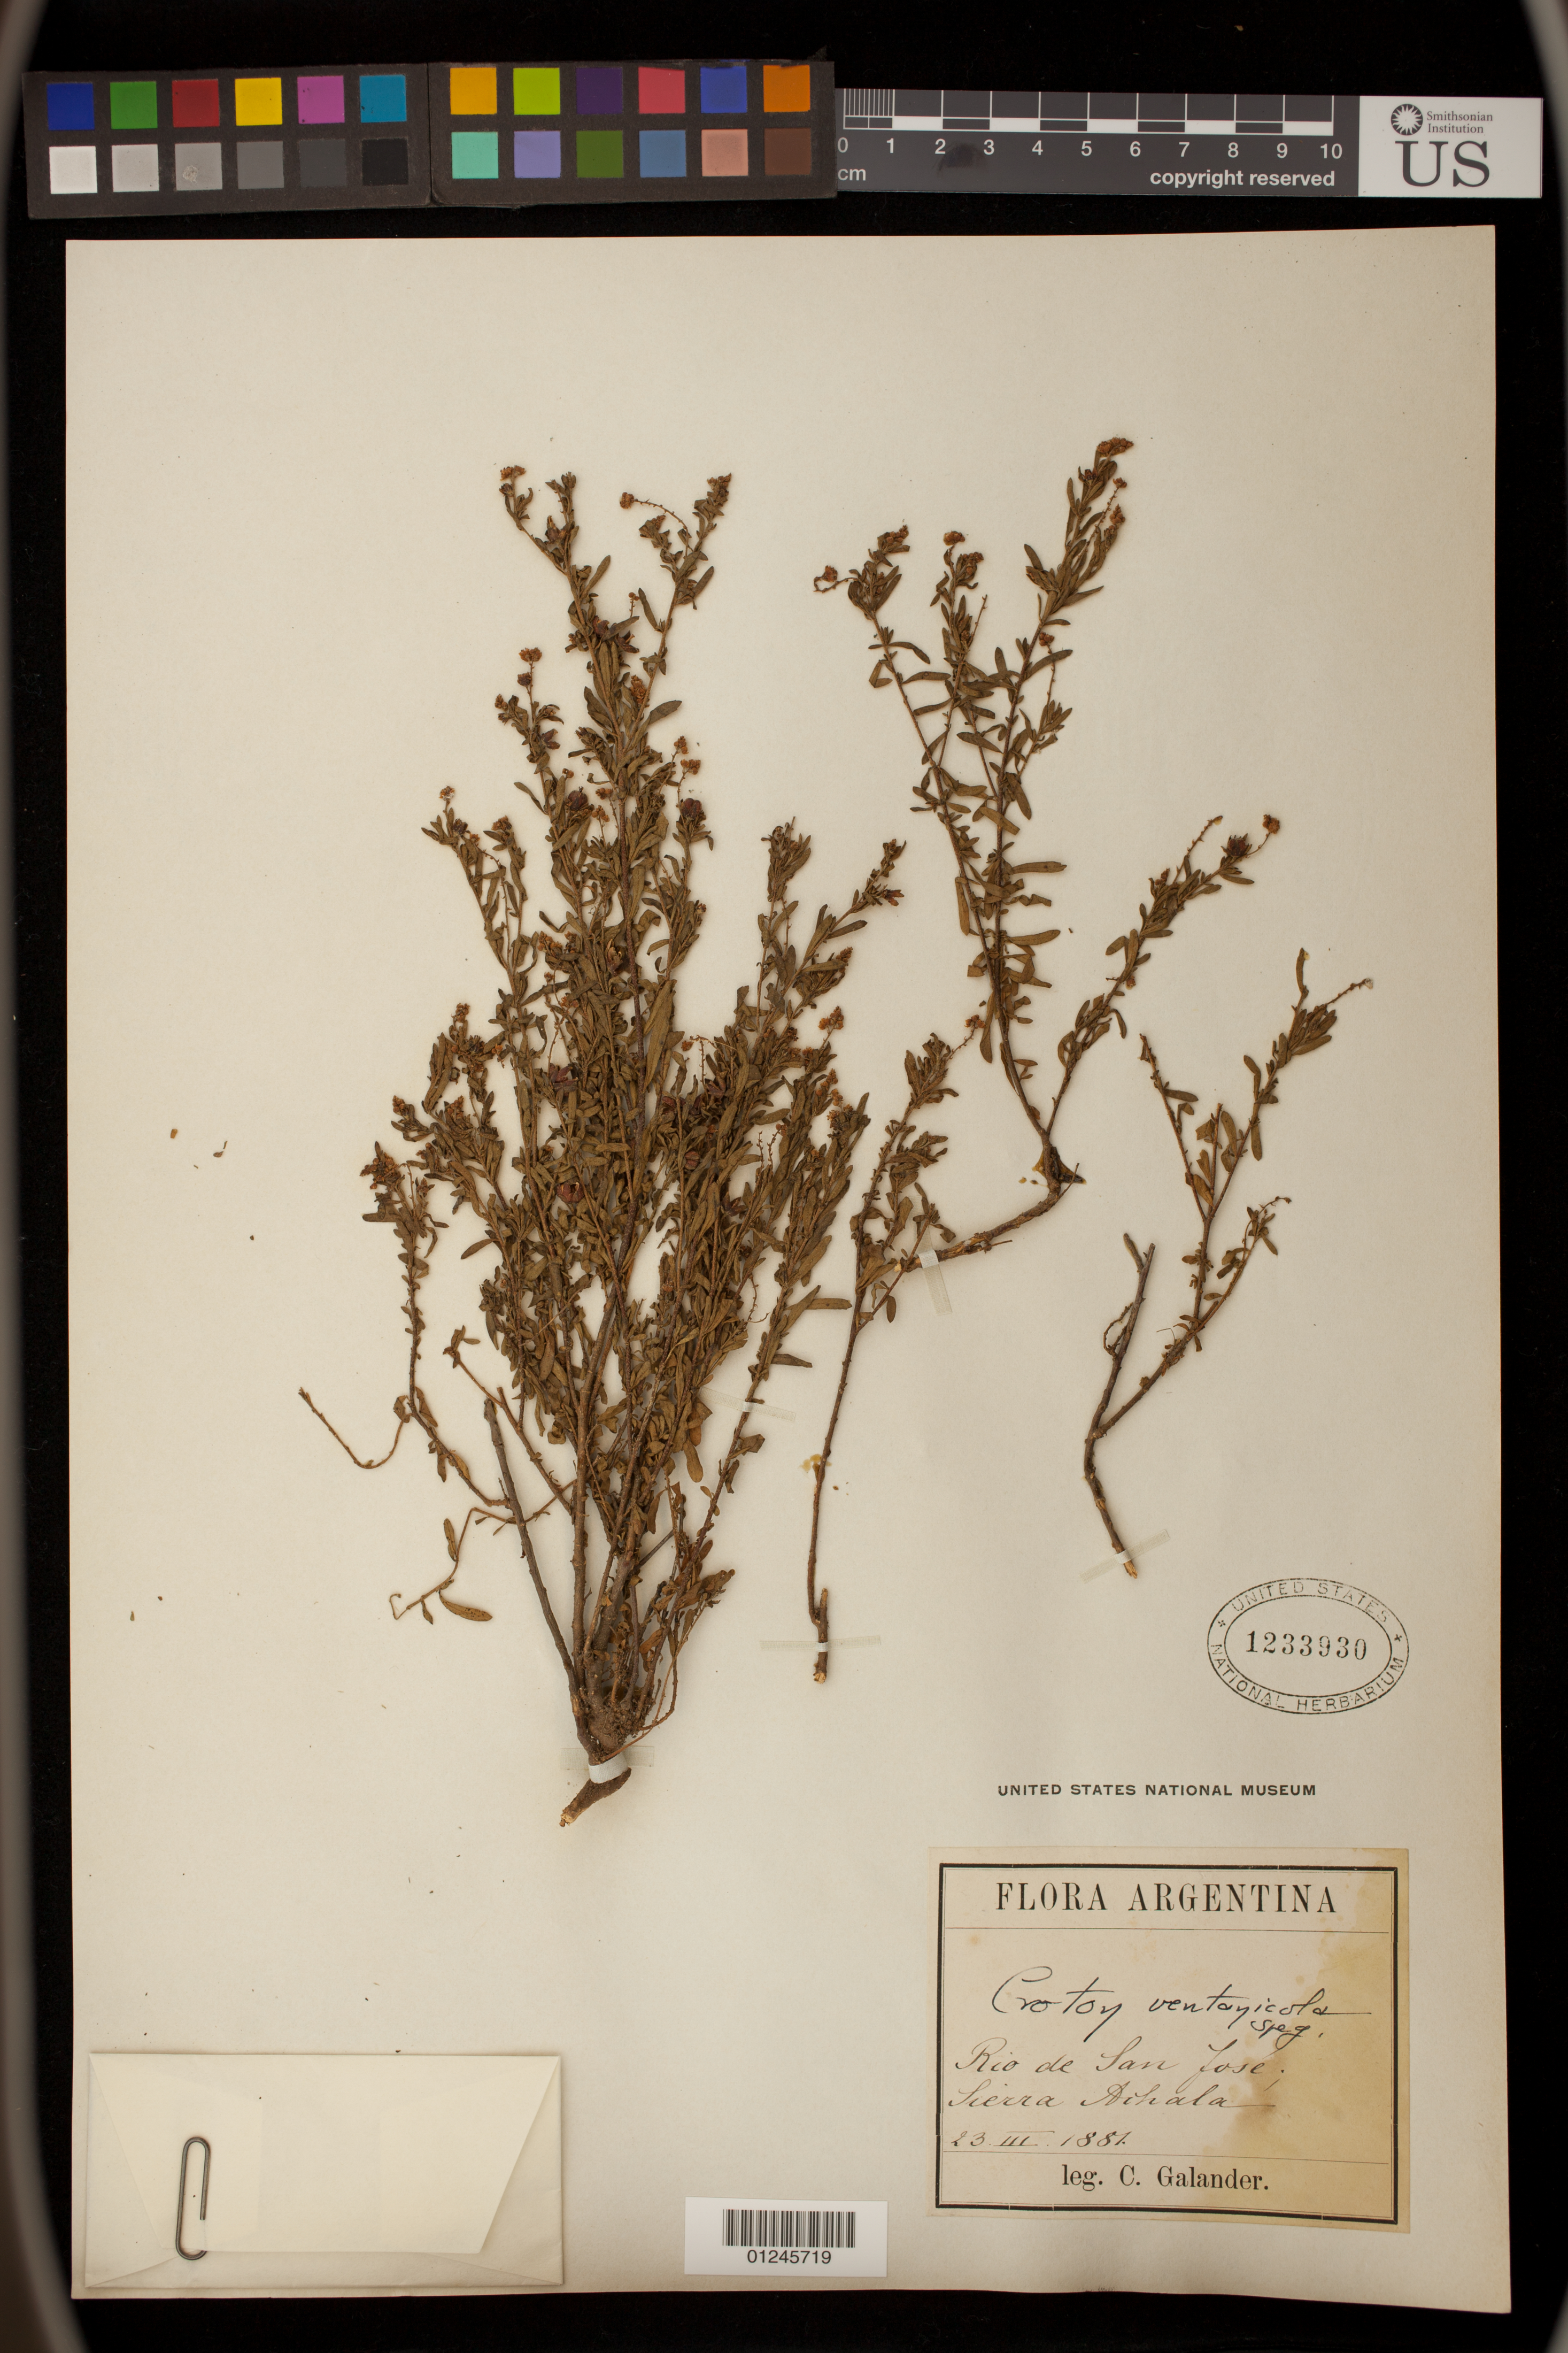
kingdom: Plantae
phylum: Tracheophyta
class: Magnoliopsida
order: Malpighiales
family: Euphorbiaceae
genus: Croton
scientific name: Croton parvifolius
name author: Müll. Arg.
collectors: C. Galander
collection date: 1881-03-23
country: Argentina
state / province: Cordoba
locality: Rio de San Jose; Sierra Achala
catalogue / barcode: US 1233930